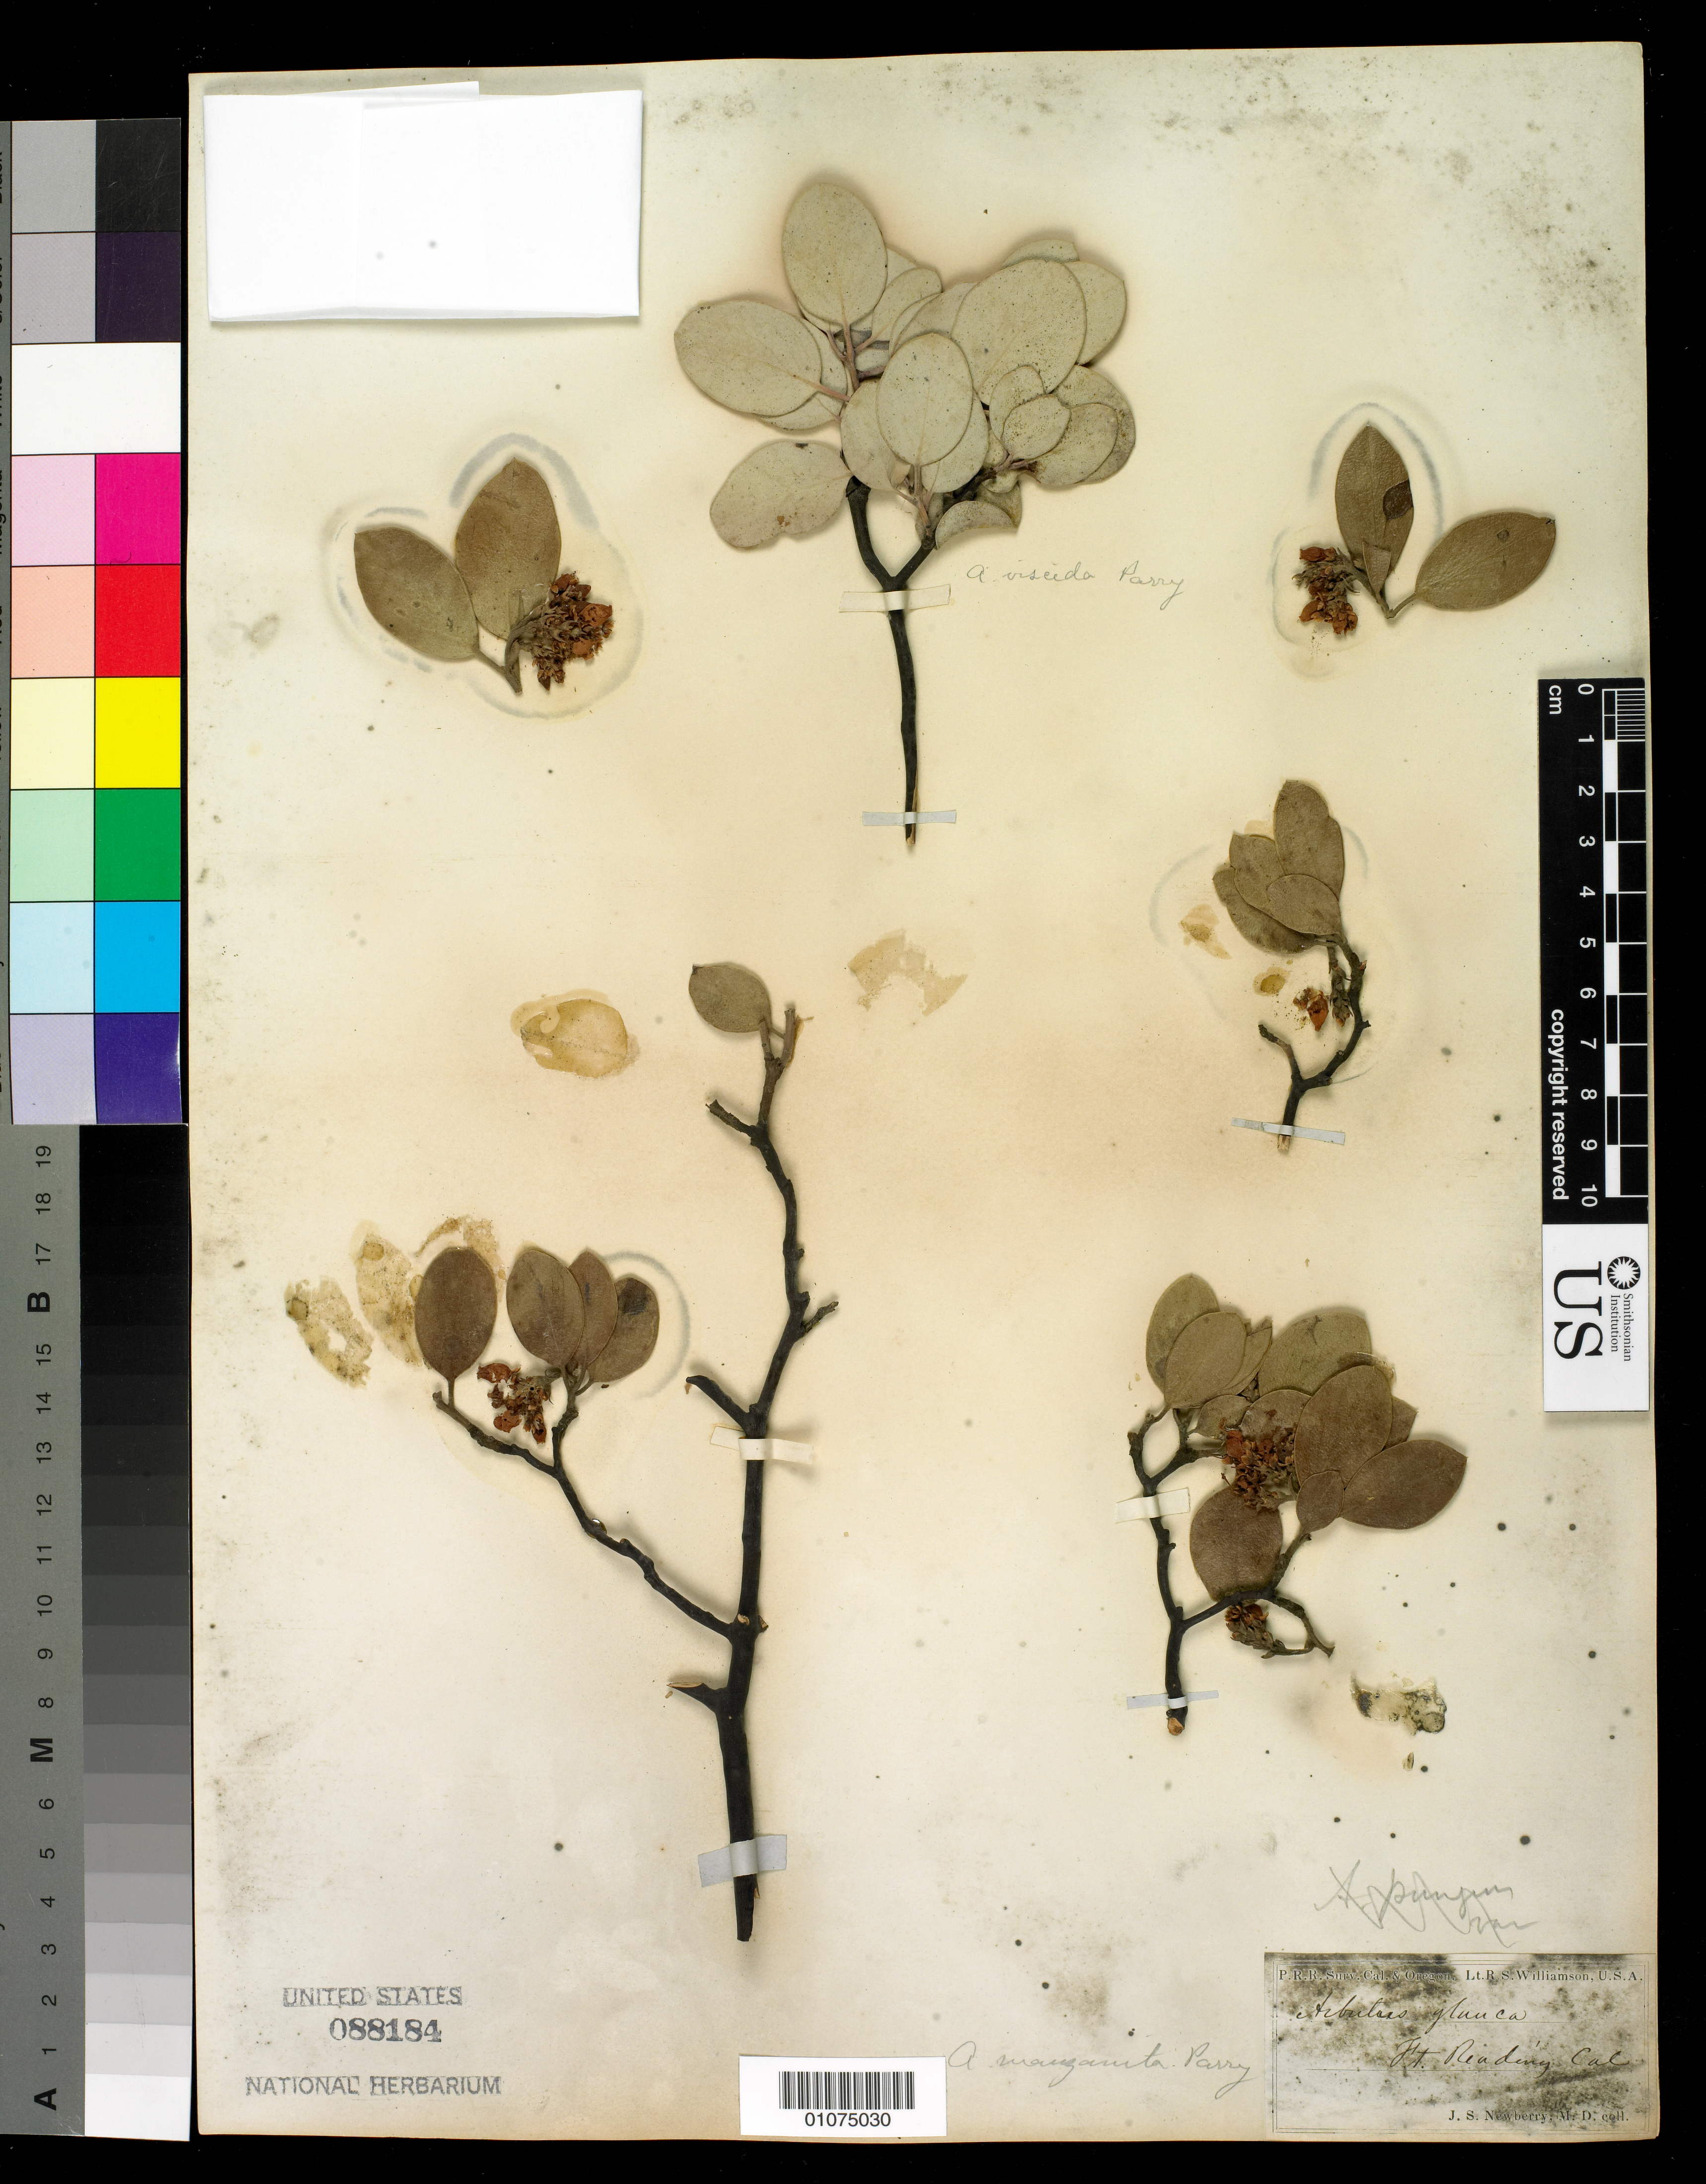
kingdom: Plantae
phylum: Tracheophyta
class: Magnoliopsida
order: Ericales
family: Ericaceae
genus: Arctostaphylos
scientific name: Arctostaphylos manzanita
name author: Parry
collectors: J. S. Newberry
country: United States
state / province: California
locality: Ft. Reading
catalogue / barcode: US 88184